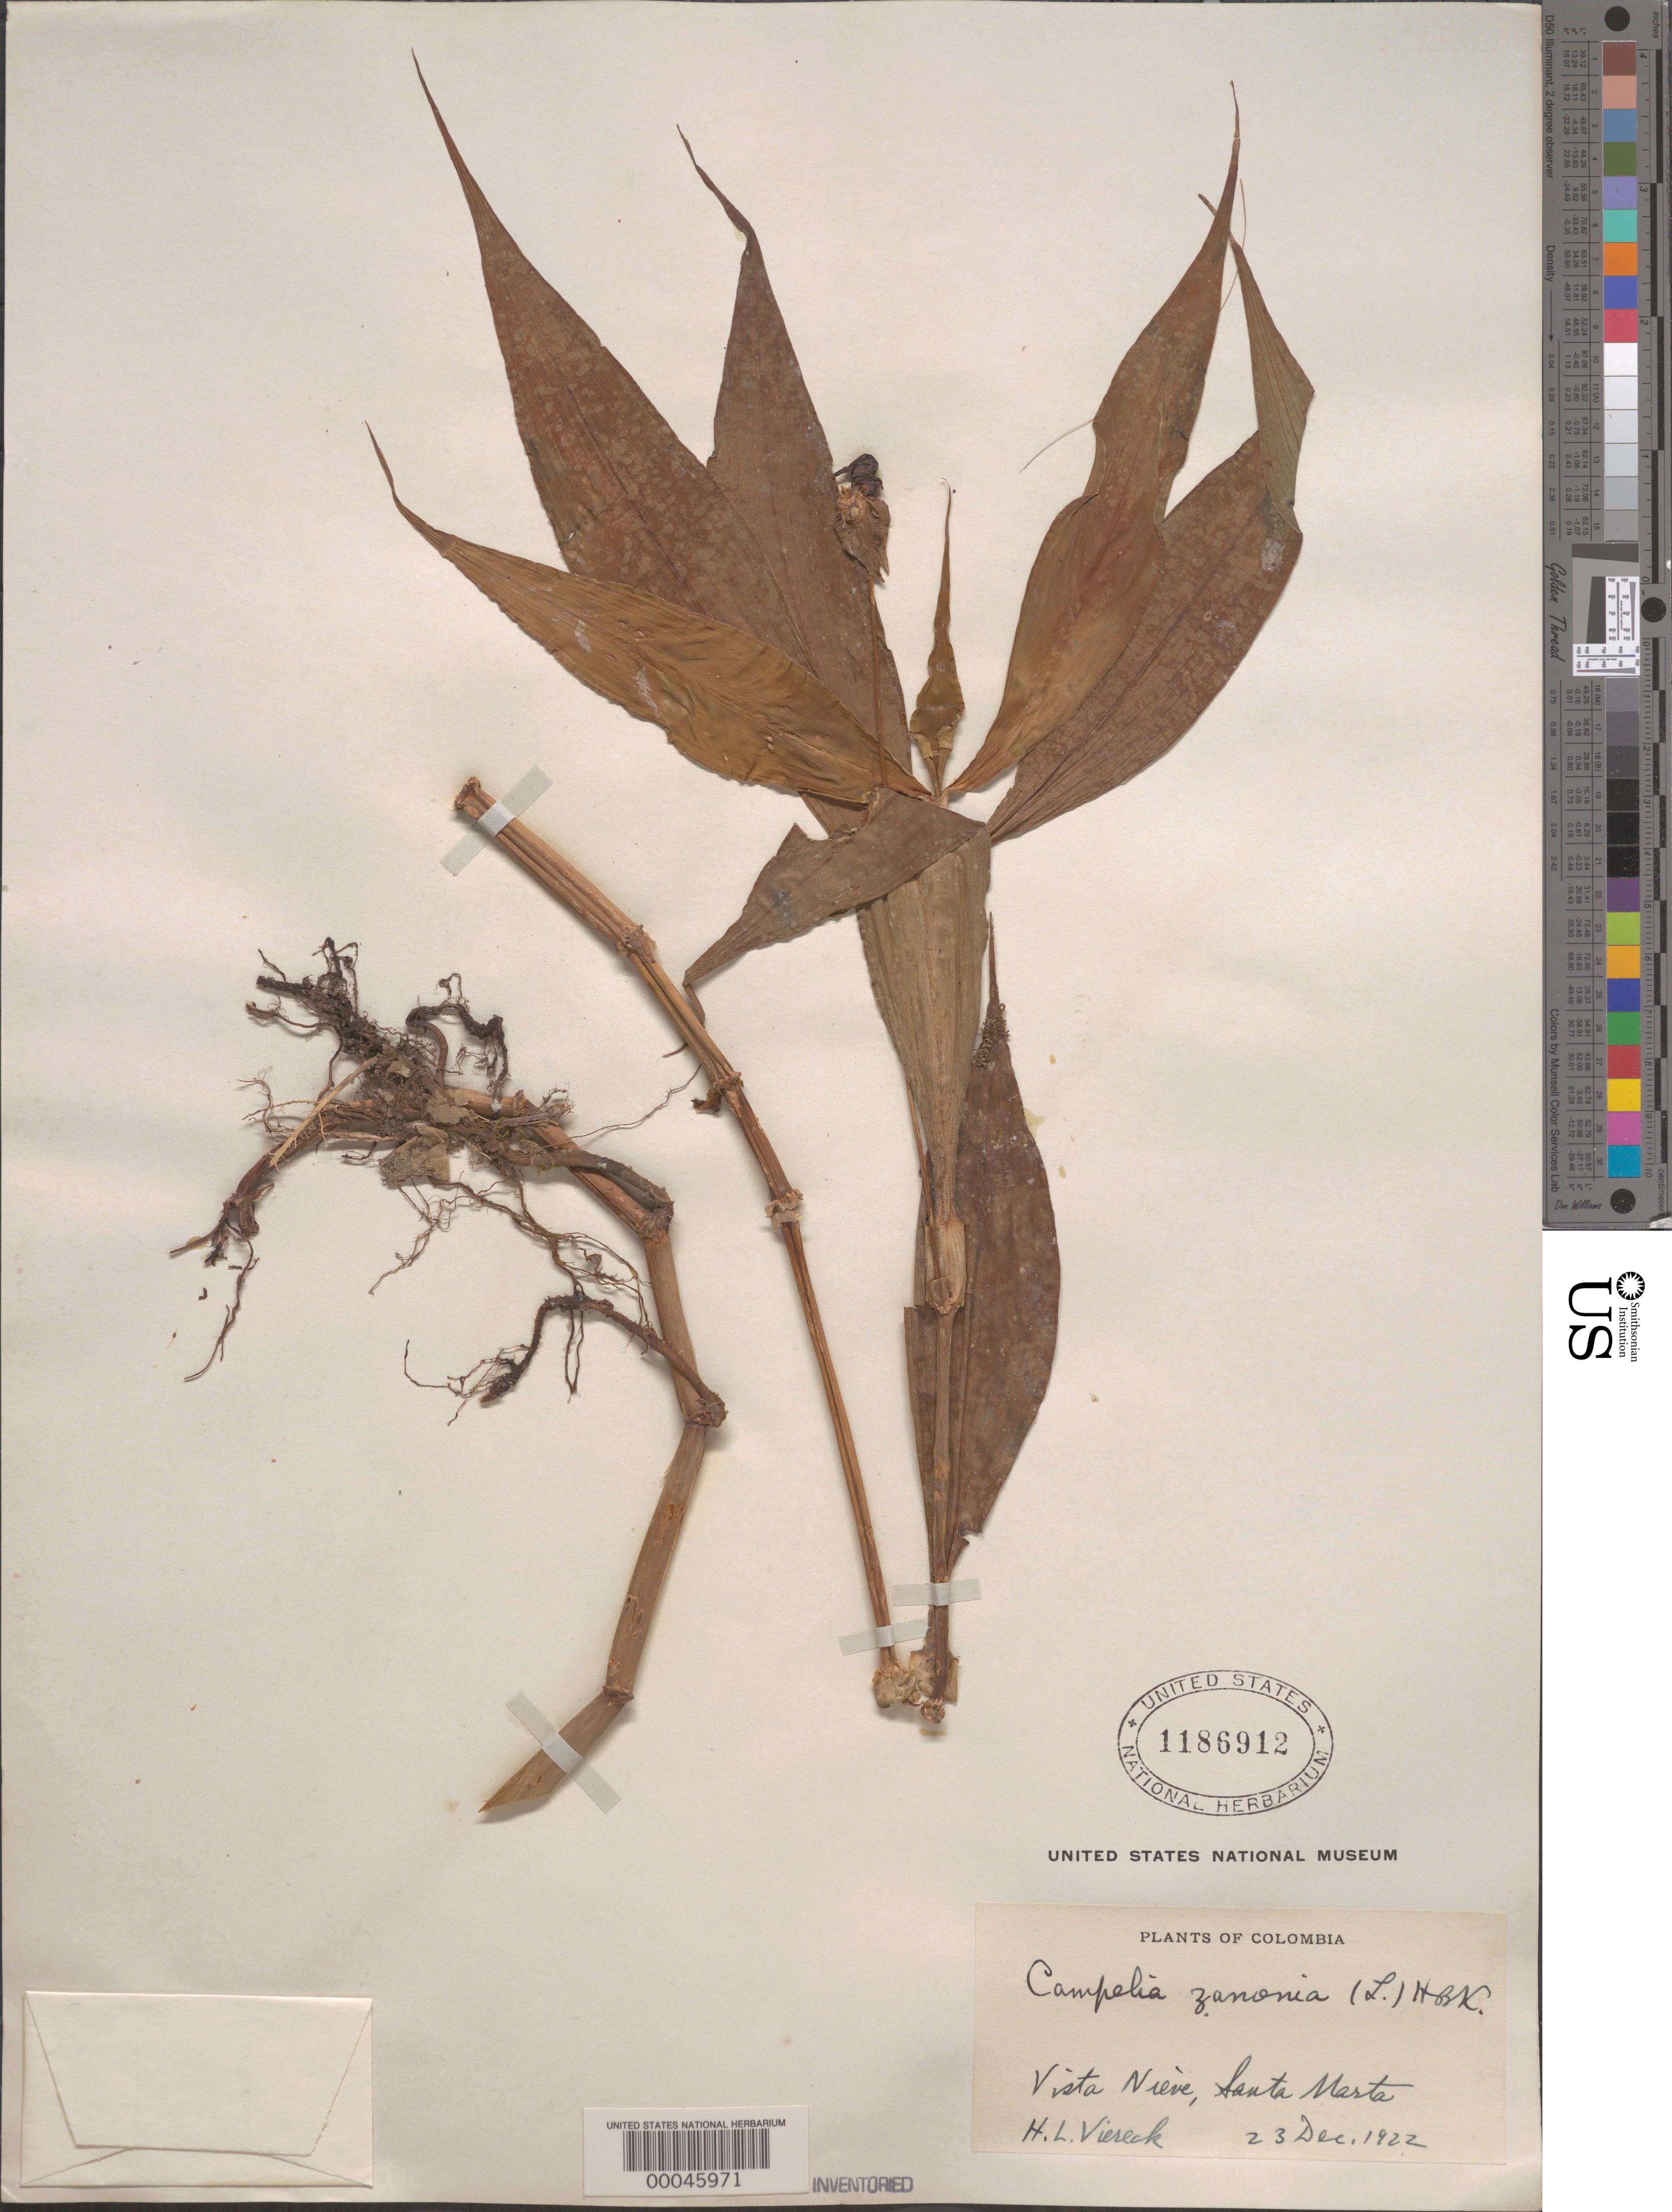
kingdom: Plantae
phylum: Tracheophyta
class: Liliopsida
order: Commelinales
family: Commelinaceae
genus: Tradescantia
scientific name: Tradescantia zanonia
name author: (L.) Sw.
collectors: H. L. Viereck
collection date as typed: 23 Dec 1922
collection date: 1922-12-23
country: Colombia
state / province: Magdalena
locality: Vista Nieve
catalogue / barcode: US 1186912